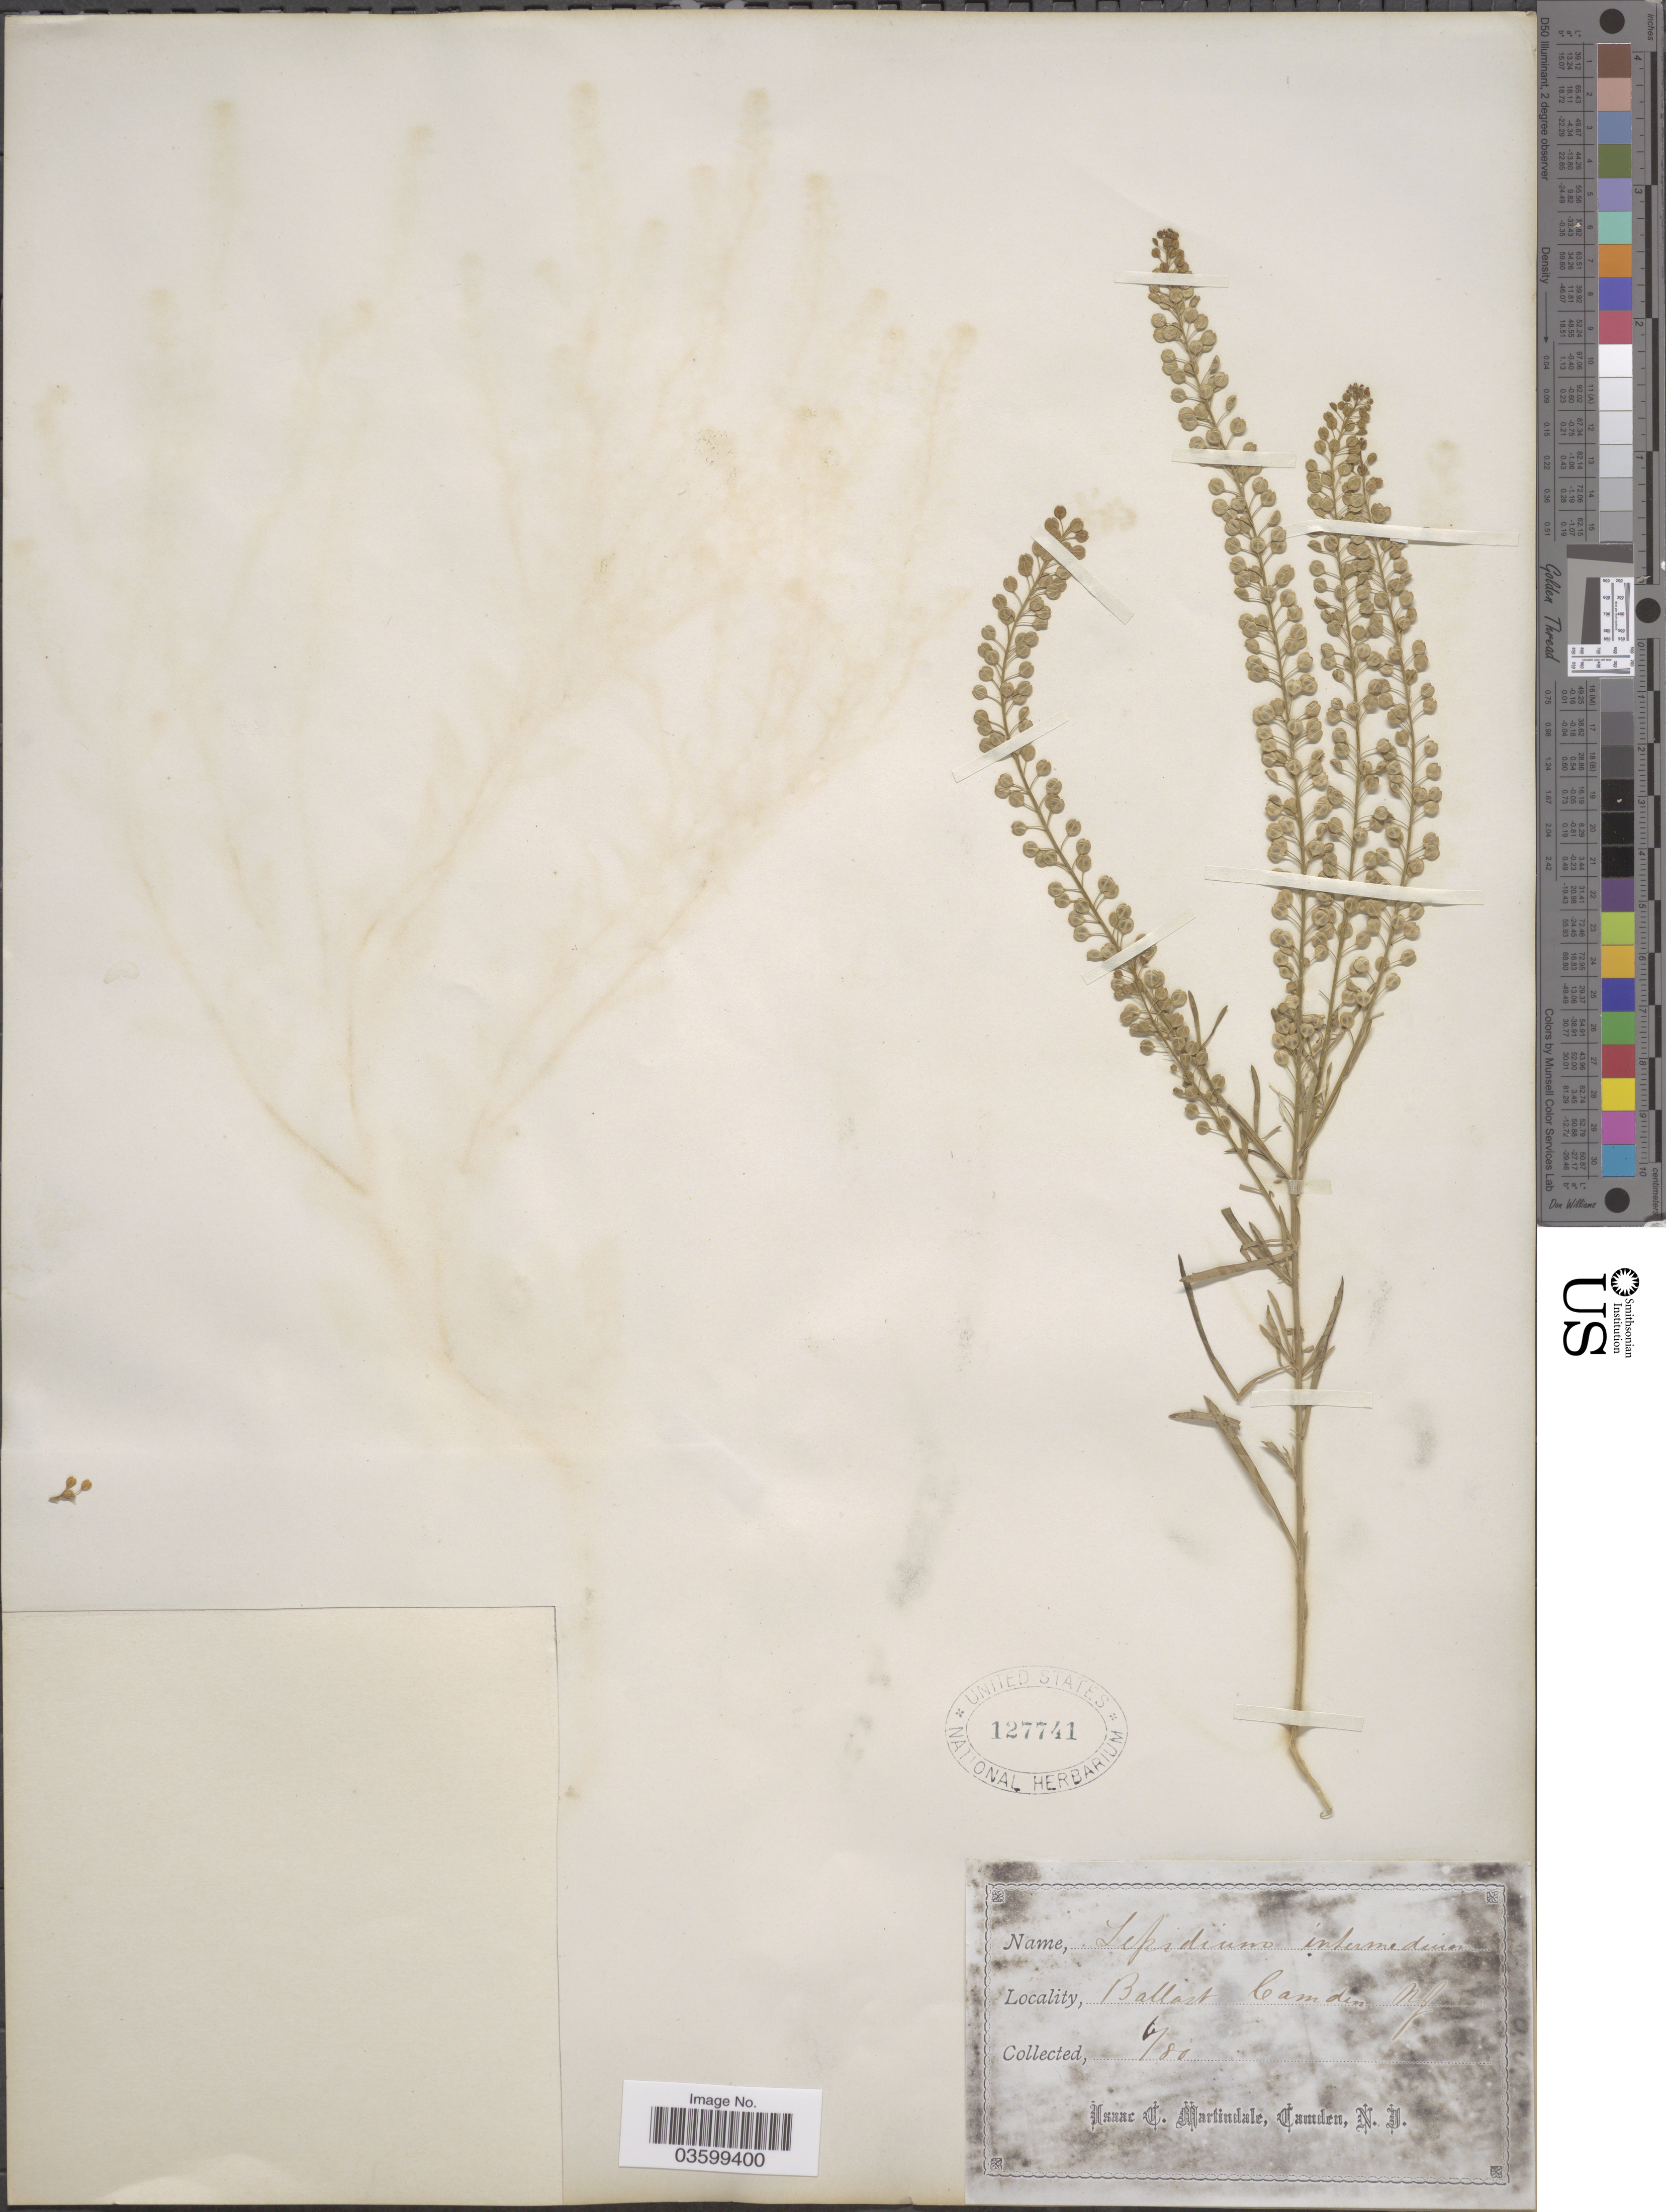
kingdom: Plantae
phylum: Tracheophyta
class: Magnoliopsida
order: Brassicales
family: Brassicaceae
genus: Lepidium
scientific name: Lepidium virginicum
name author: L.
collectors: I. C. Martindale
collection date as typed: Transcribed d/m/y: /6/80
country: United States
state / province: New Jersey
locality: Ballast Camden.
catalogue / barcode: US 127741